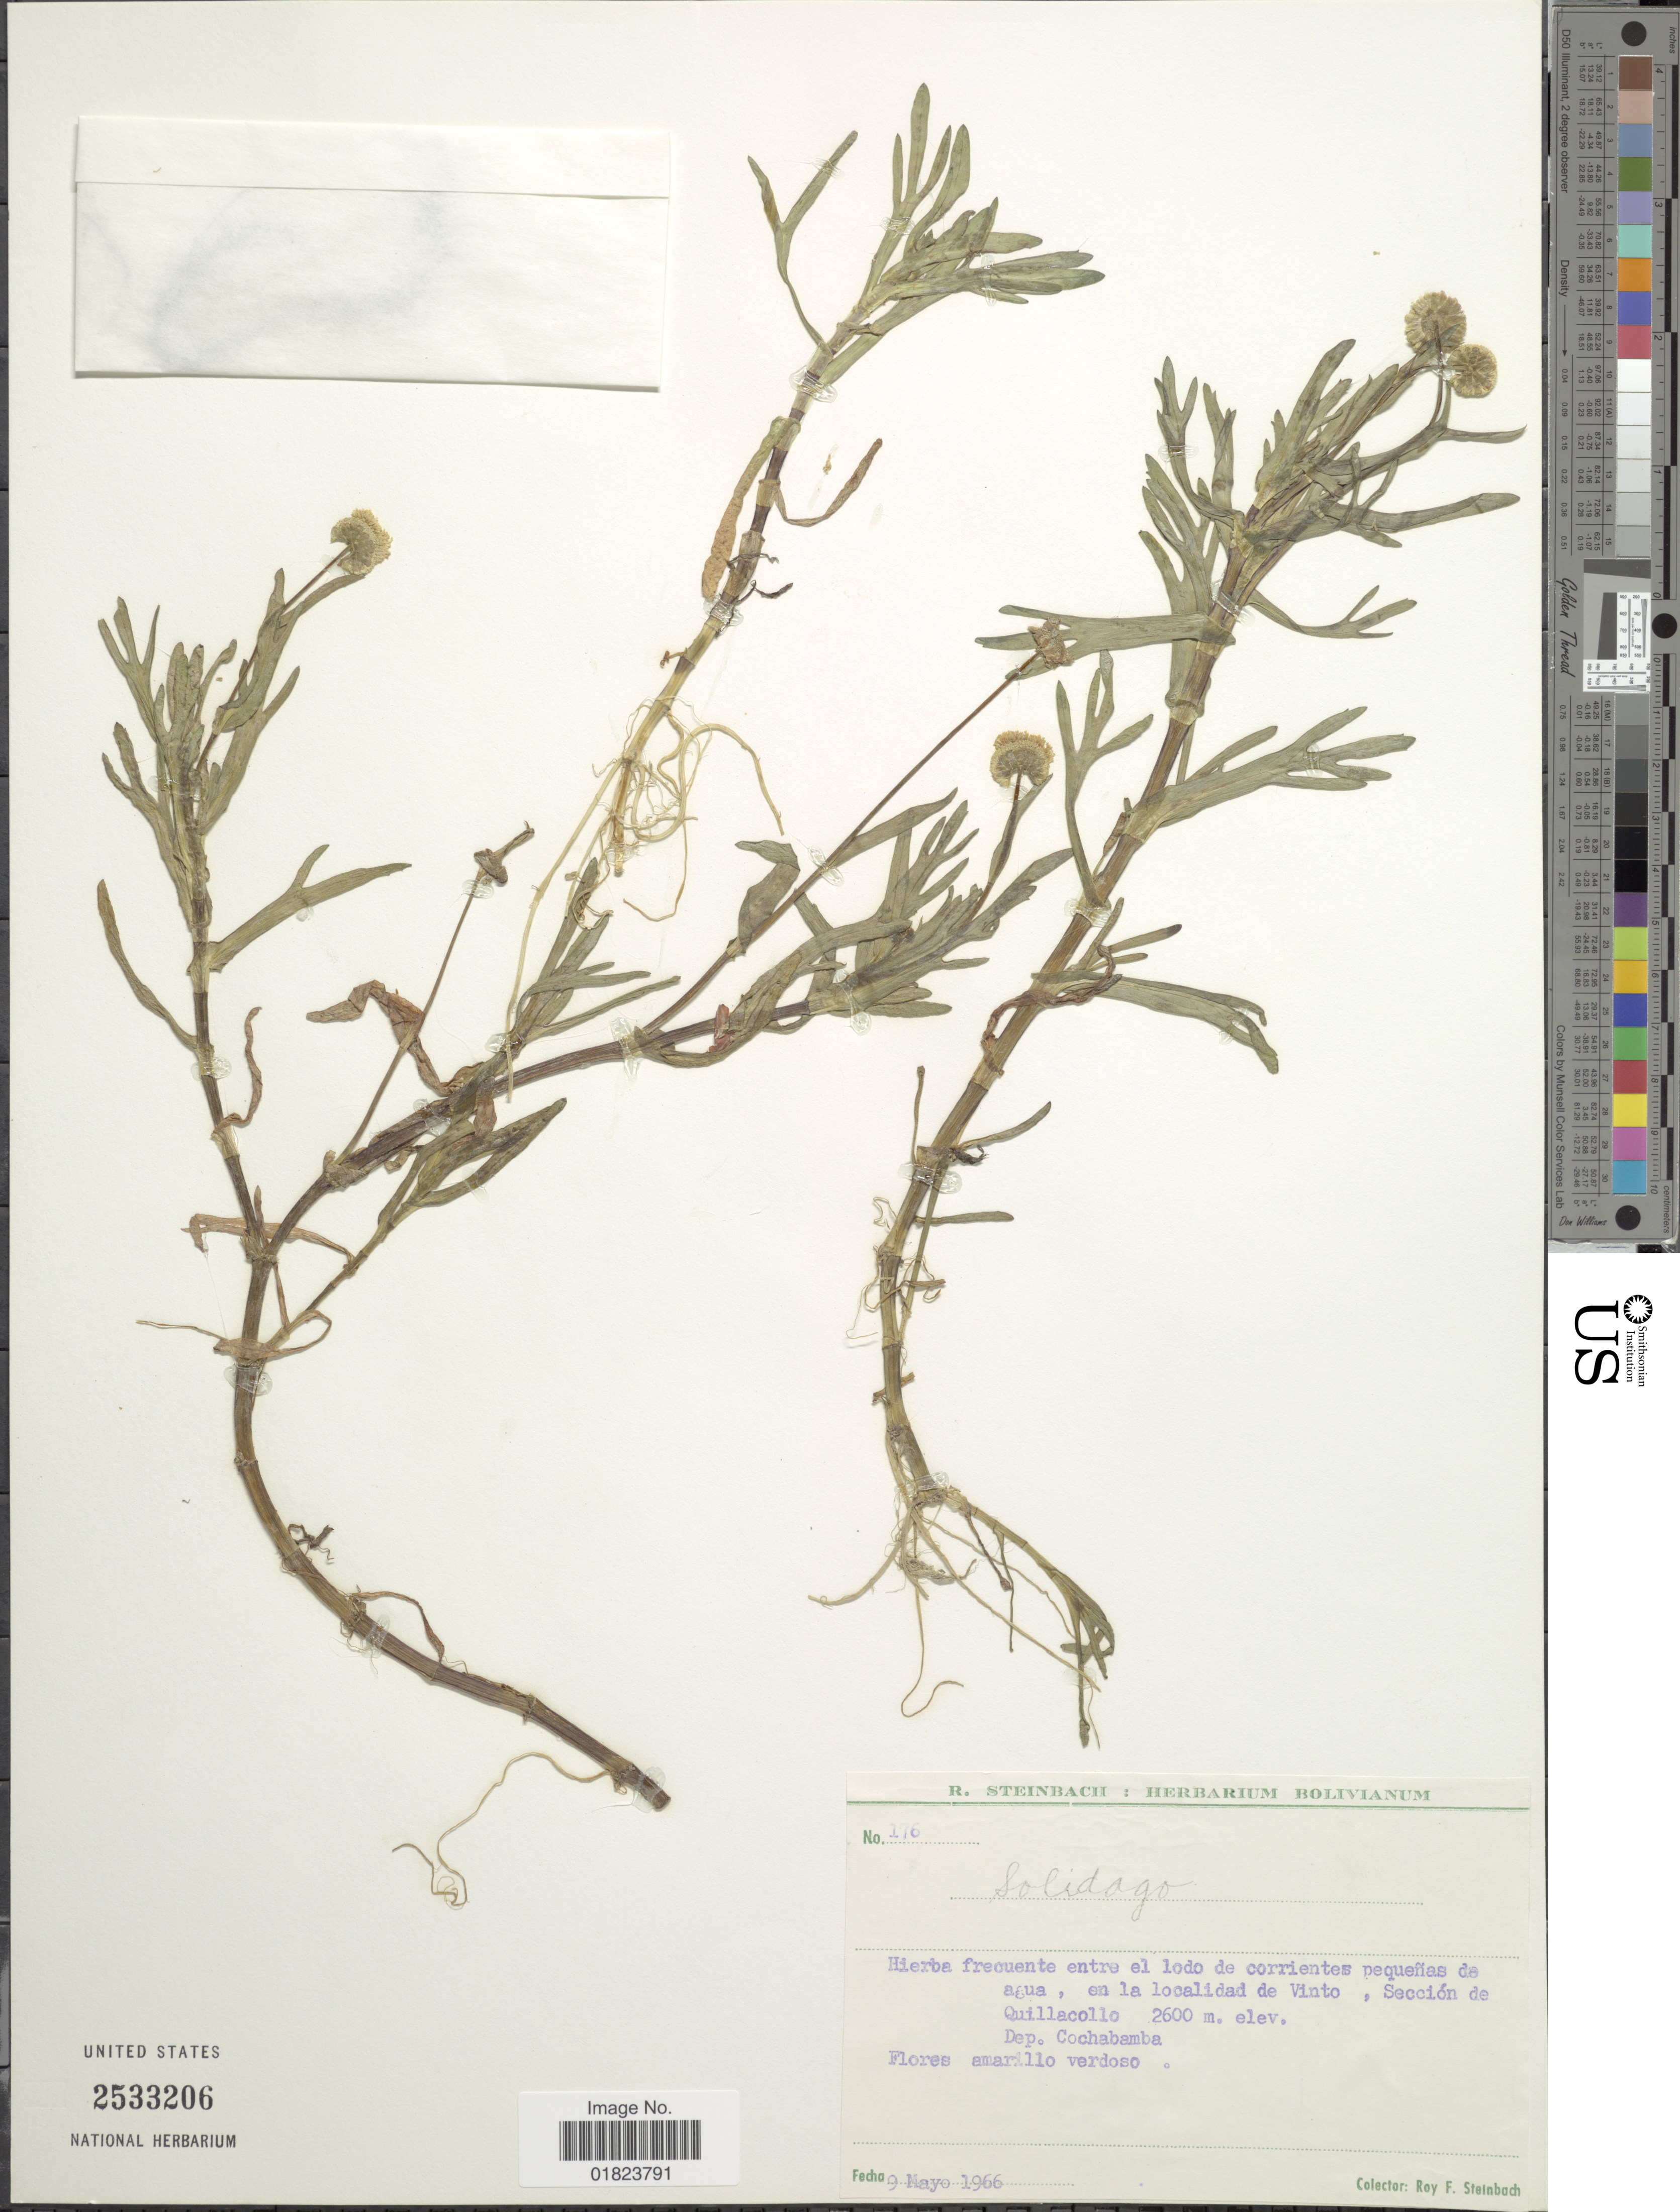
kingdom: Plantae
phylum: Tracheophyta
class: Magnoliopsida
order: Asterales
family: Asteraceae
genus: Cotula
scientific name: Cotula coronopifolia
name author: L.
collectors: R. F. Steinbach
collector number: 176*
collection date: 1966-05-09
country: Bolivia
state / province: Cochabamba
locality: Em la localidad de Vinto, Seccion de Quillacollo.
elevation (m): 2600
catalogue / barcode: US 2533206